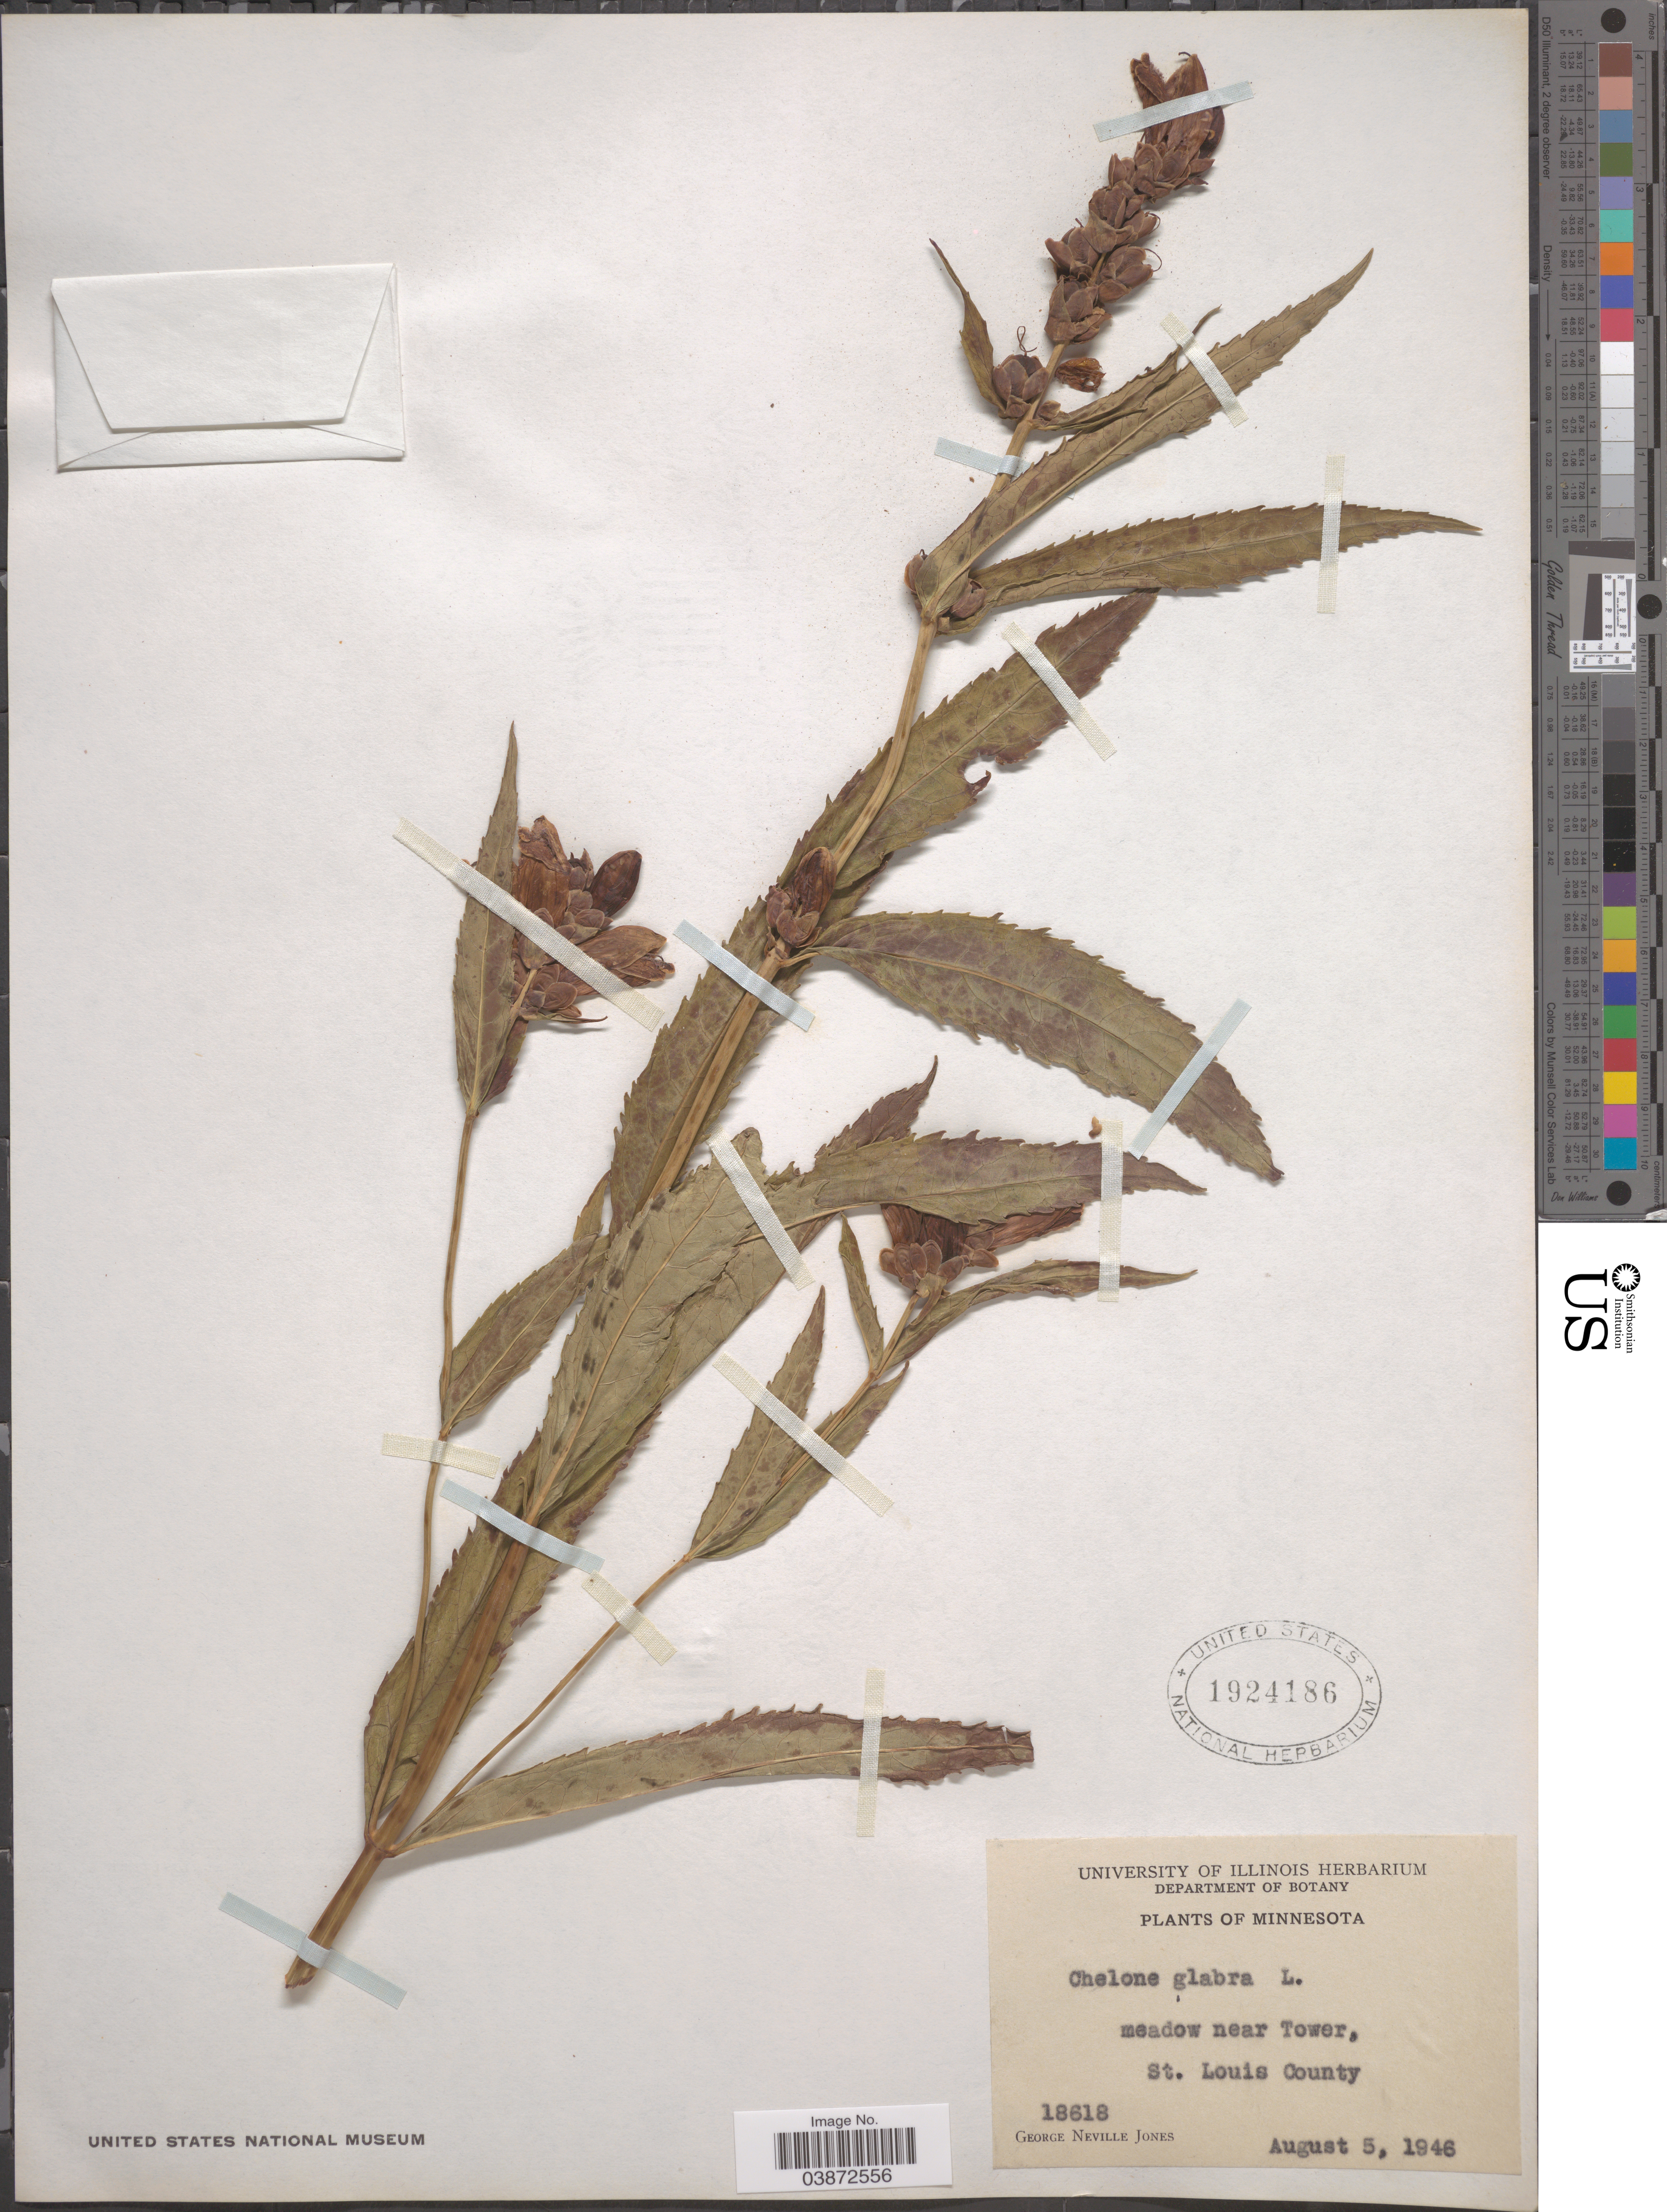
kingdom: Plantae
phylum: Tracheophyta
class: Magnoliopsida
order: Lamiales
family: Plantaginaceae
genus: Chelone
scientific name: Chelone glabra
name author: L.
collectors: G. N. Jones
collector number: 18618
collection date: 1946-08-05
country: United States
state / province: Minnesota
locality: Meadow near Tower, St. Louis County.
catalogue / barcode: US 1924186